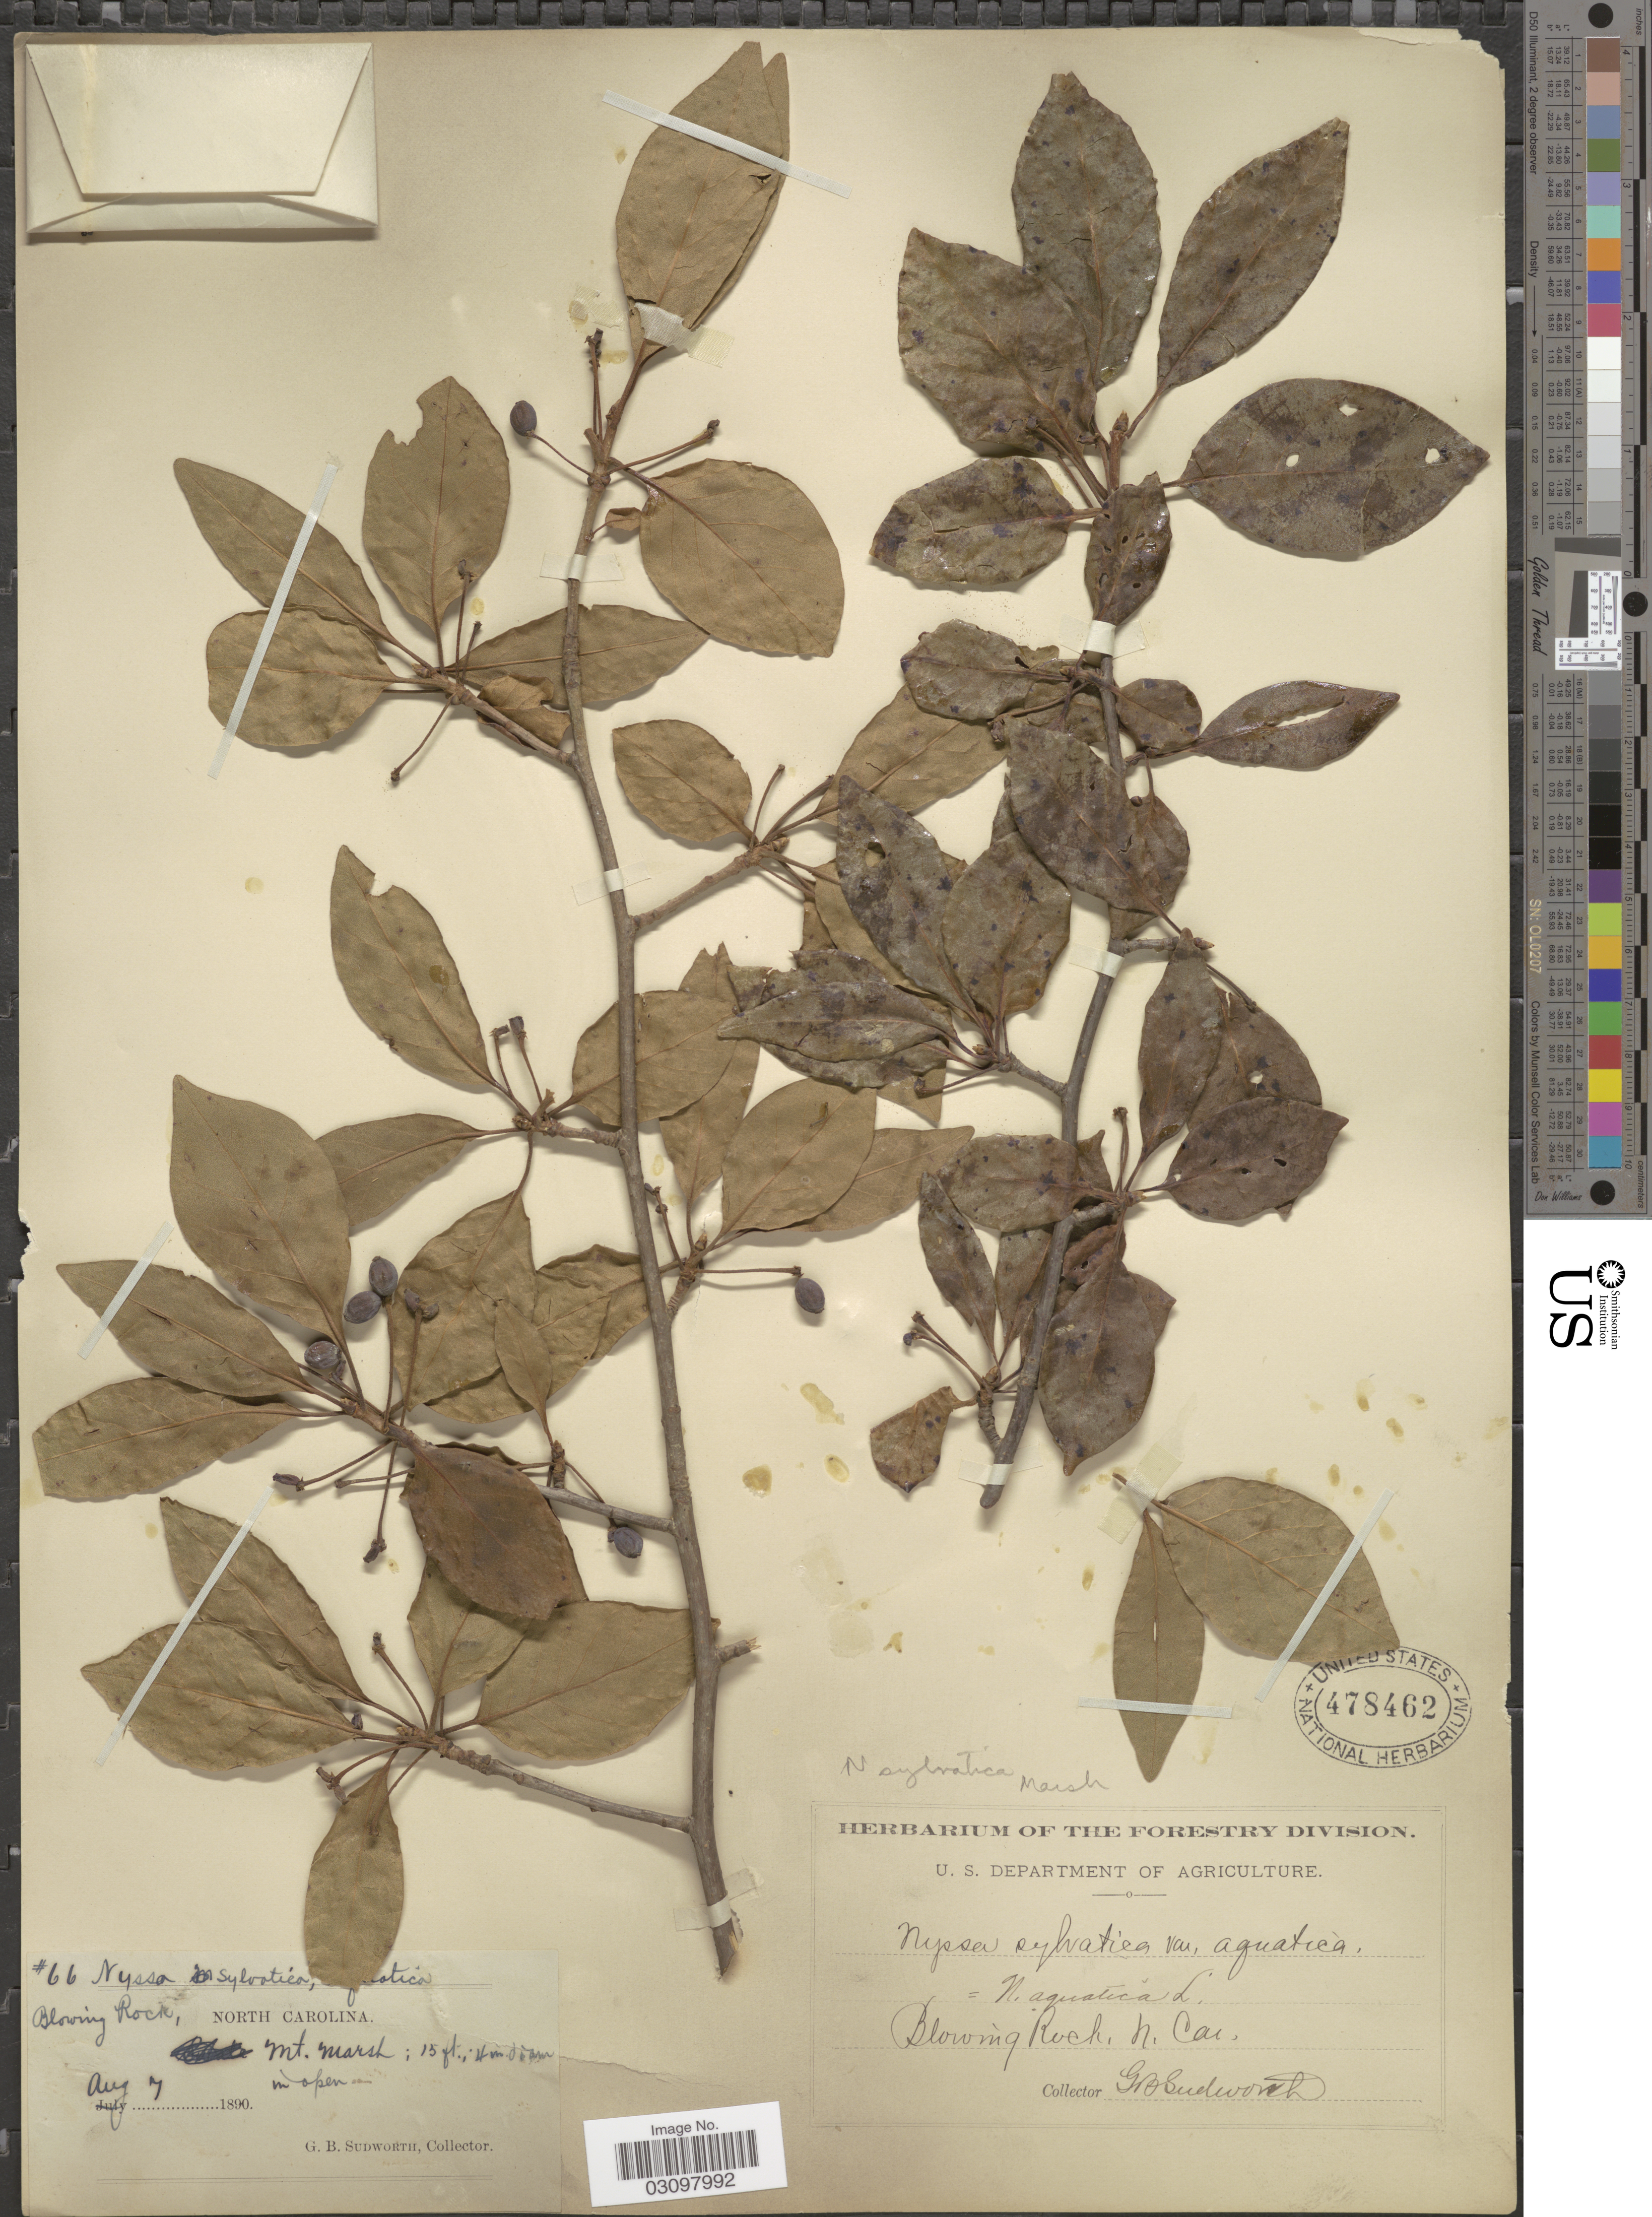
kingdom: Plantae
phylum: Tracheophyta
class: Magnoliopsida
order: Cornales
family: Nyssaceae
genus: Nyssa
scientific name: Nyssa sylvatica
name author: Marshall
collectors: G. B. Sudworth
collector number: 66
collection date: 1890-08-07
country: United States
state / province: North Carolina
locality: Blowing Rock.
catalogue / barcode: US 478462